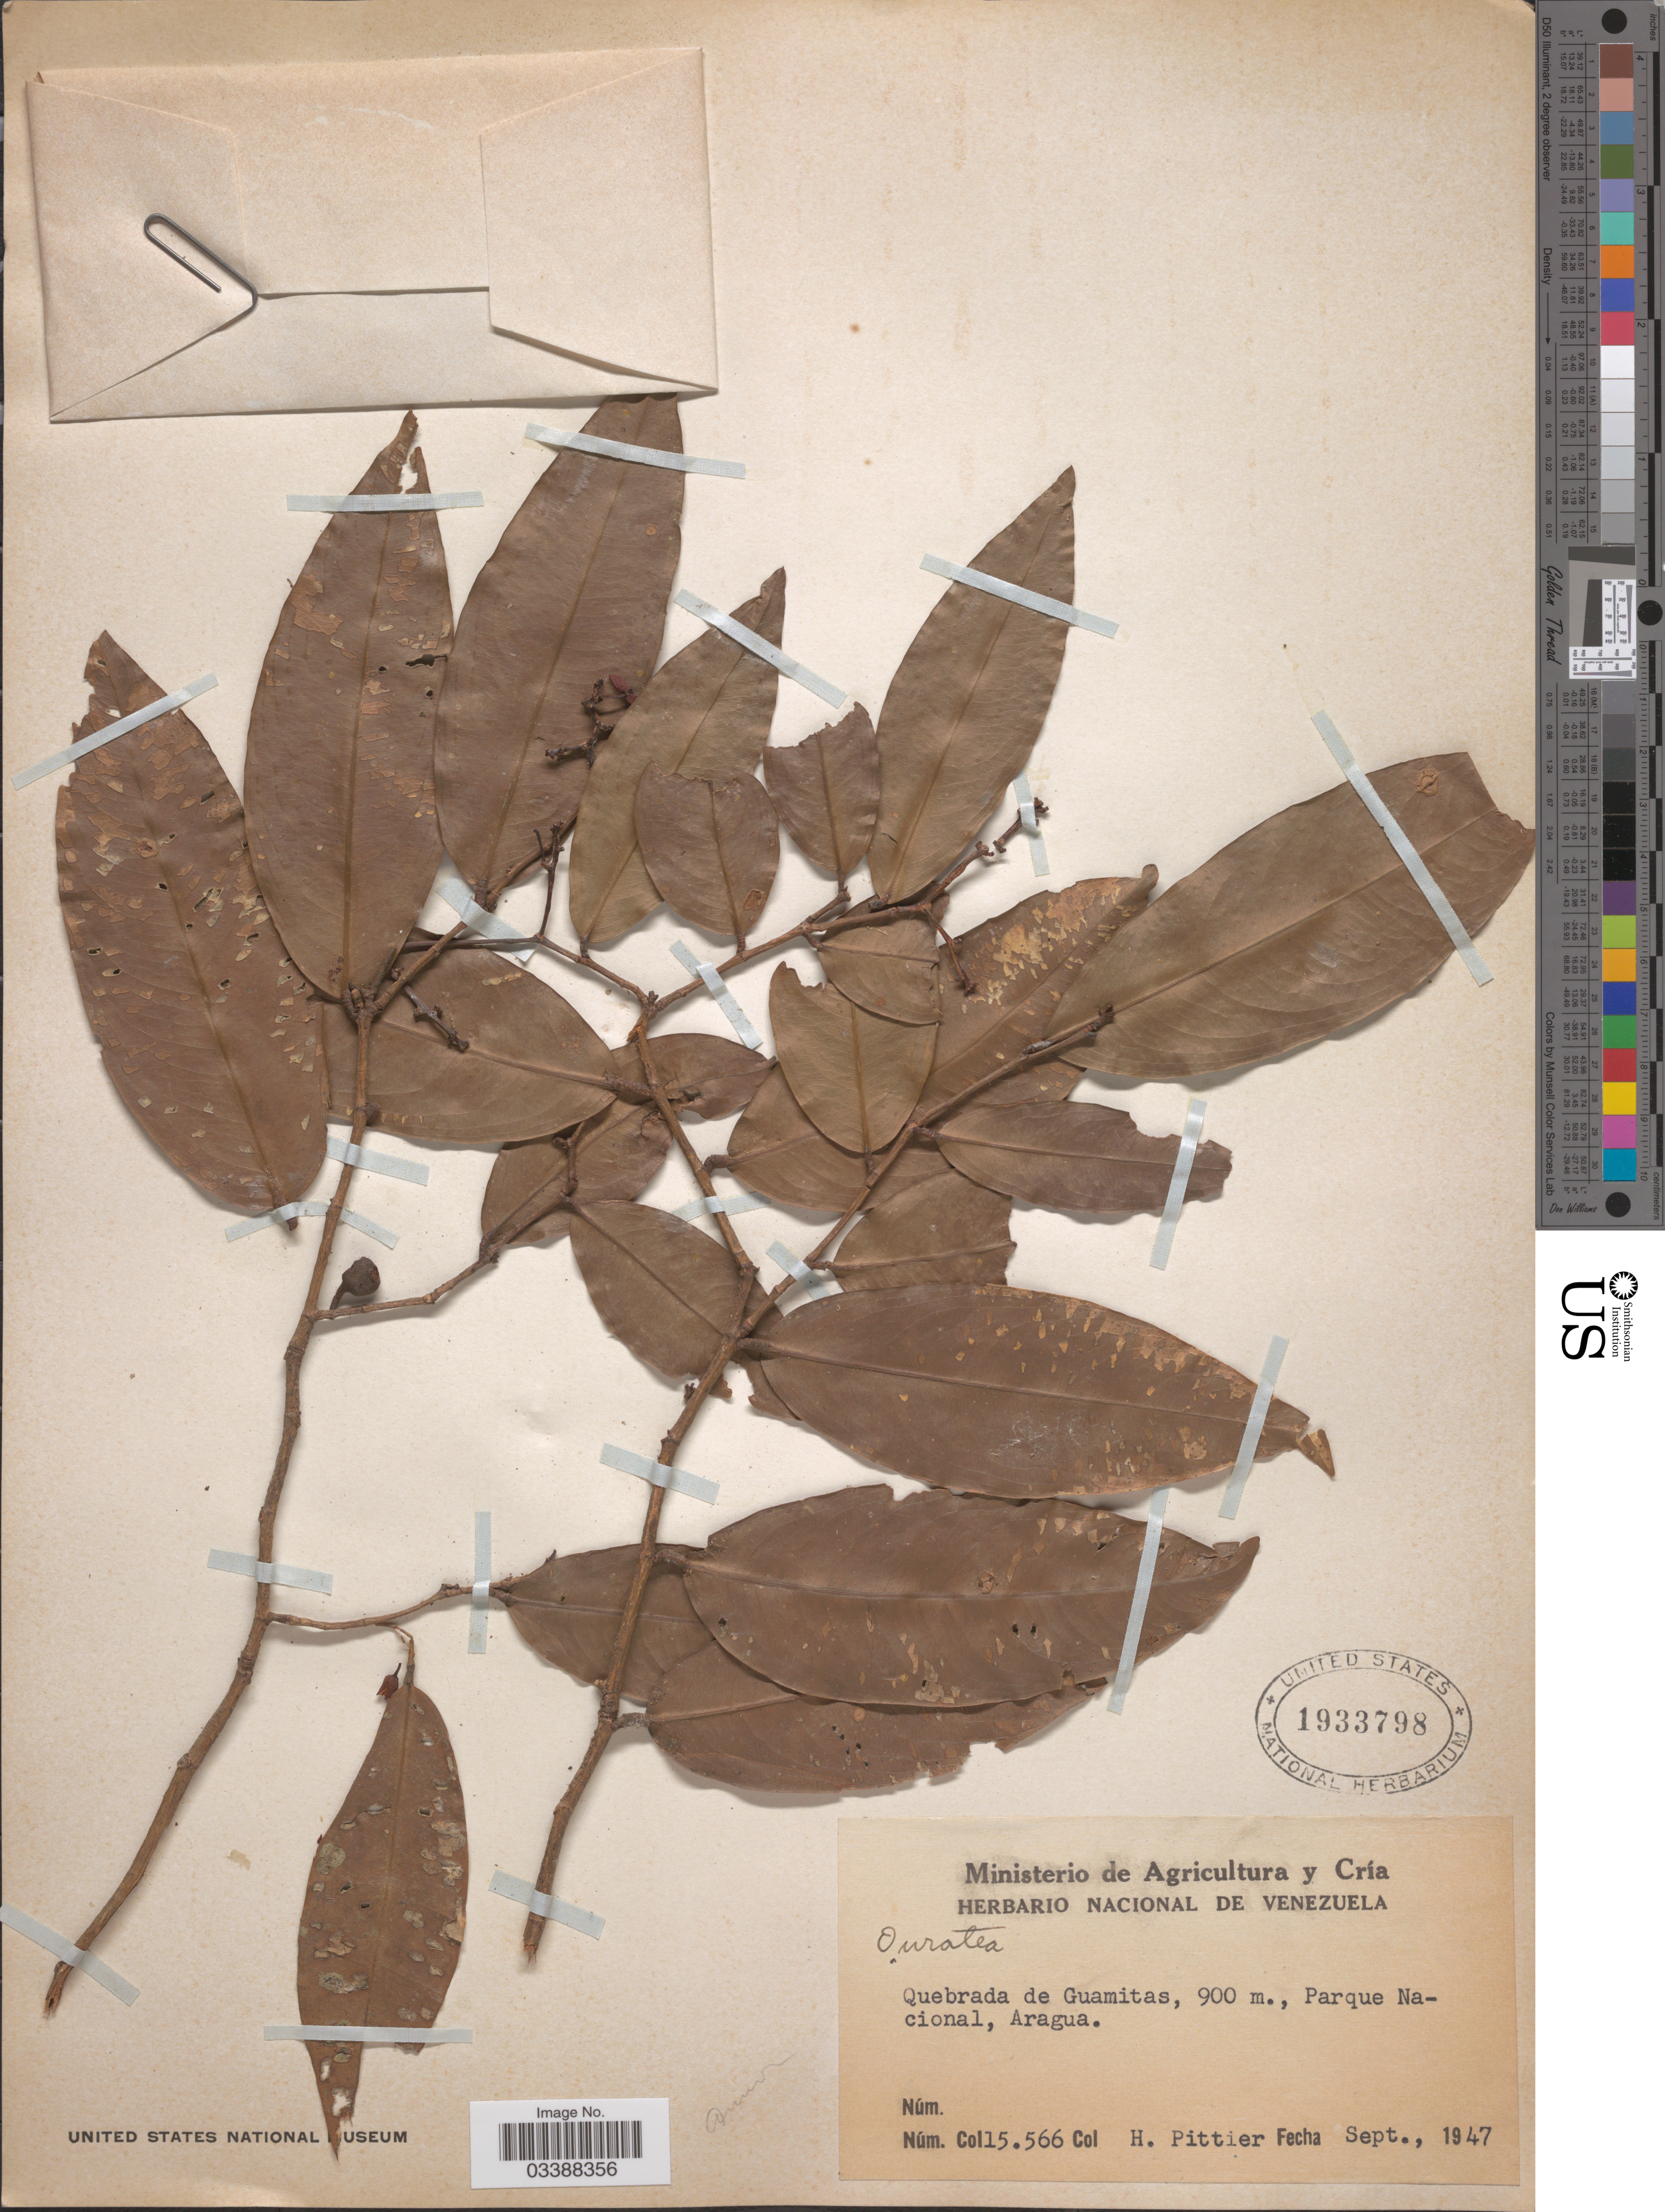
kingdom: Plantae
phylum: Tracheophyta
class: Magnoliopsida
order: Malpighiales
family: Ochnaceae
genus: Ouratea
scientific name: Ouratea caracasana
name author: (Planch.) Engl.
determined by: Niño, S. M., (PORT), BioCentro-UNELLEZ (VENEZUELA)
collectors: H. F. Pittier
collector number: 15566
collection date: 1947-09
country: Venezuela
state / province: Aragua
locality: Quebrada de Guamitas, Parque Nacional.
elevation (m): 900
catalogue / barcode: US 1933798